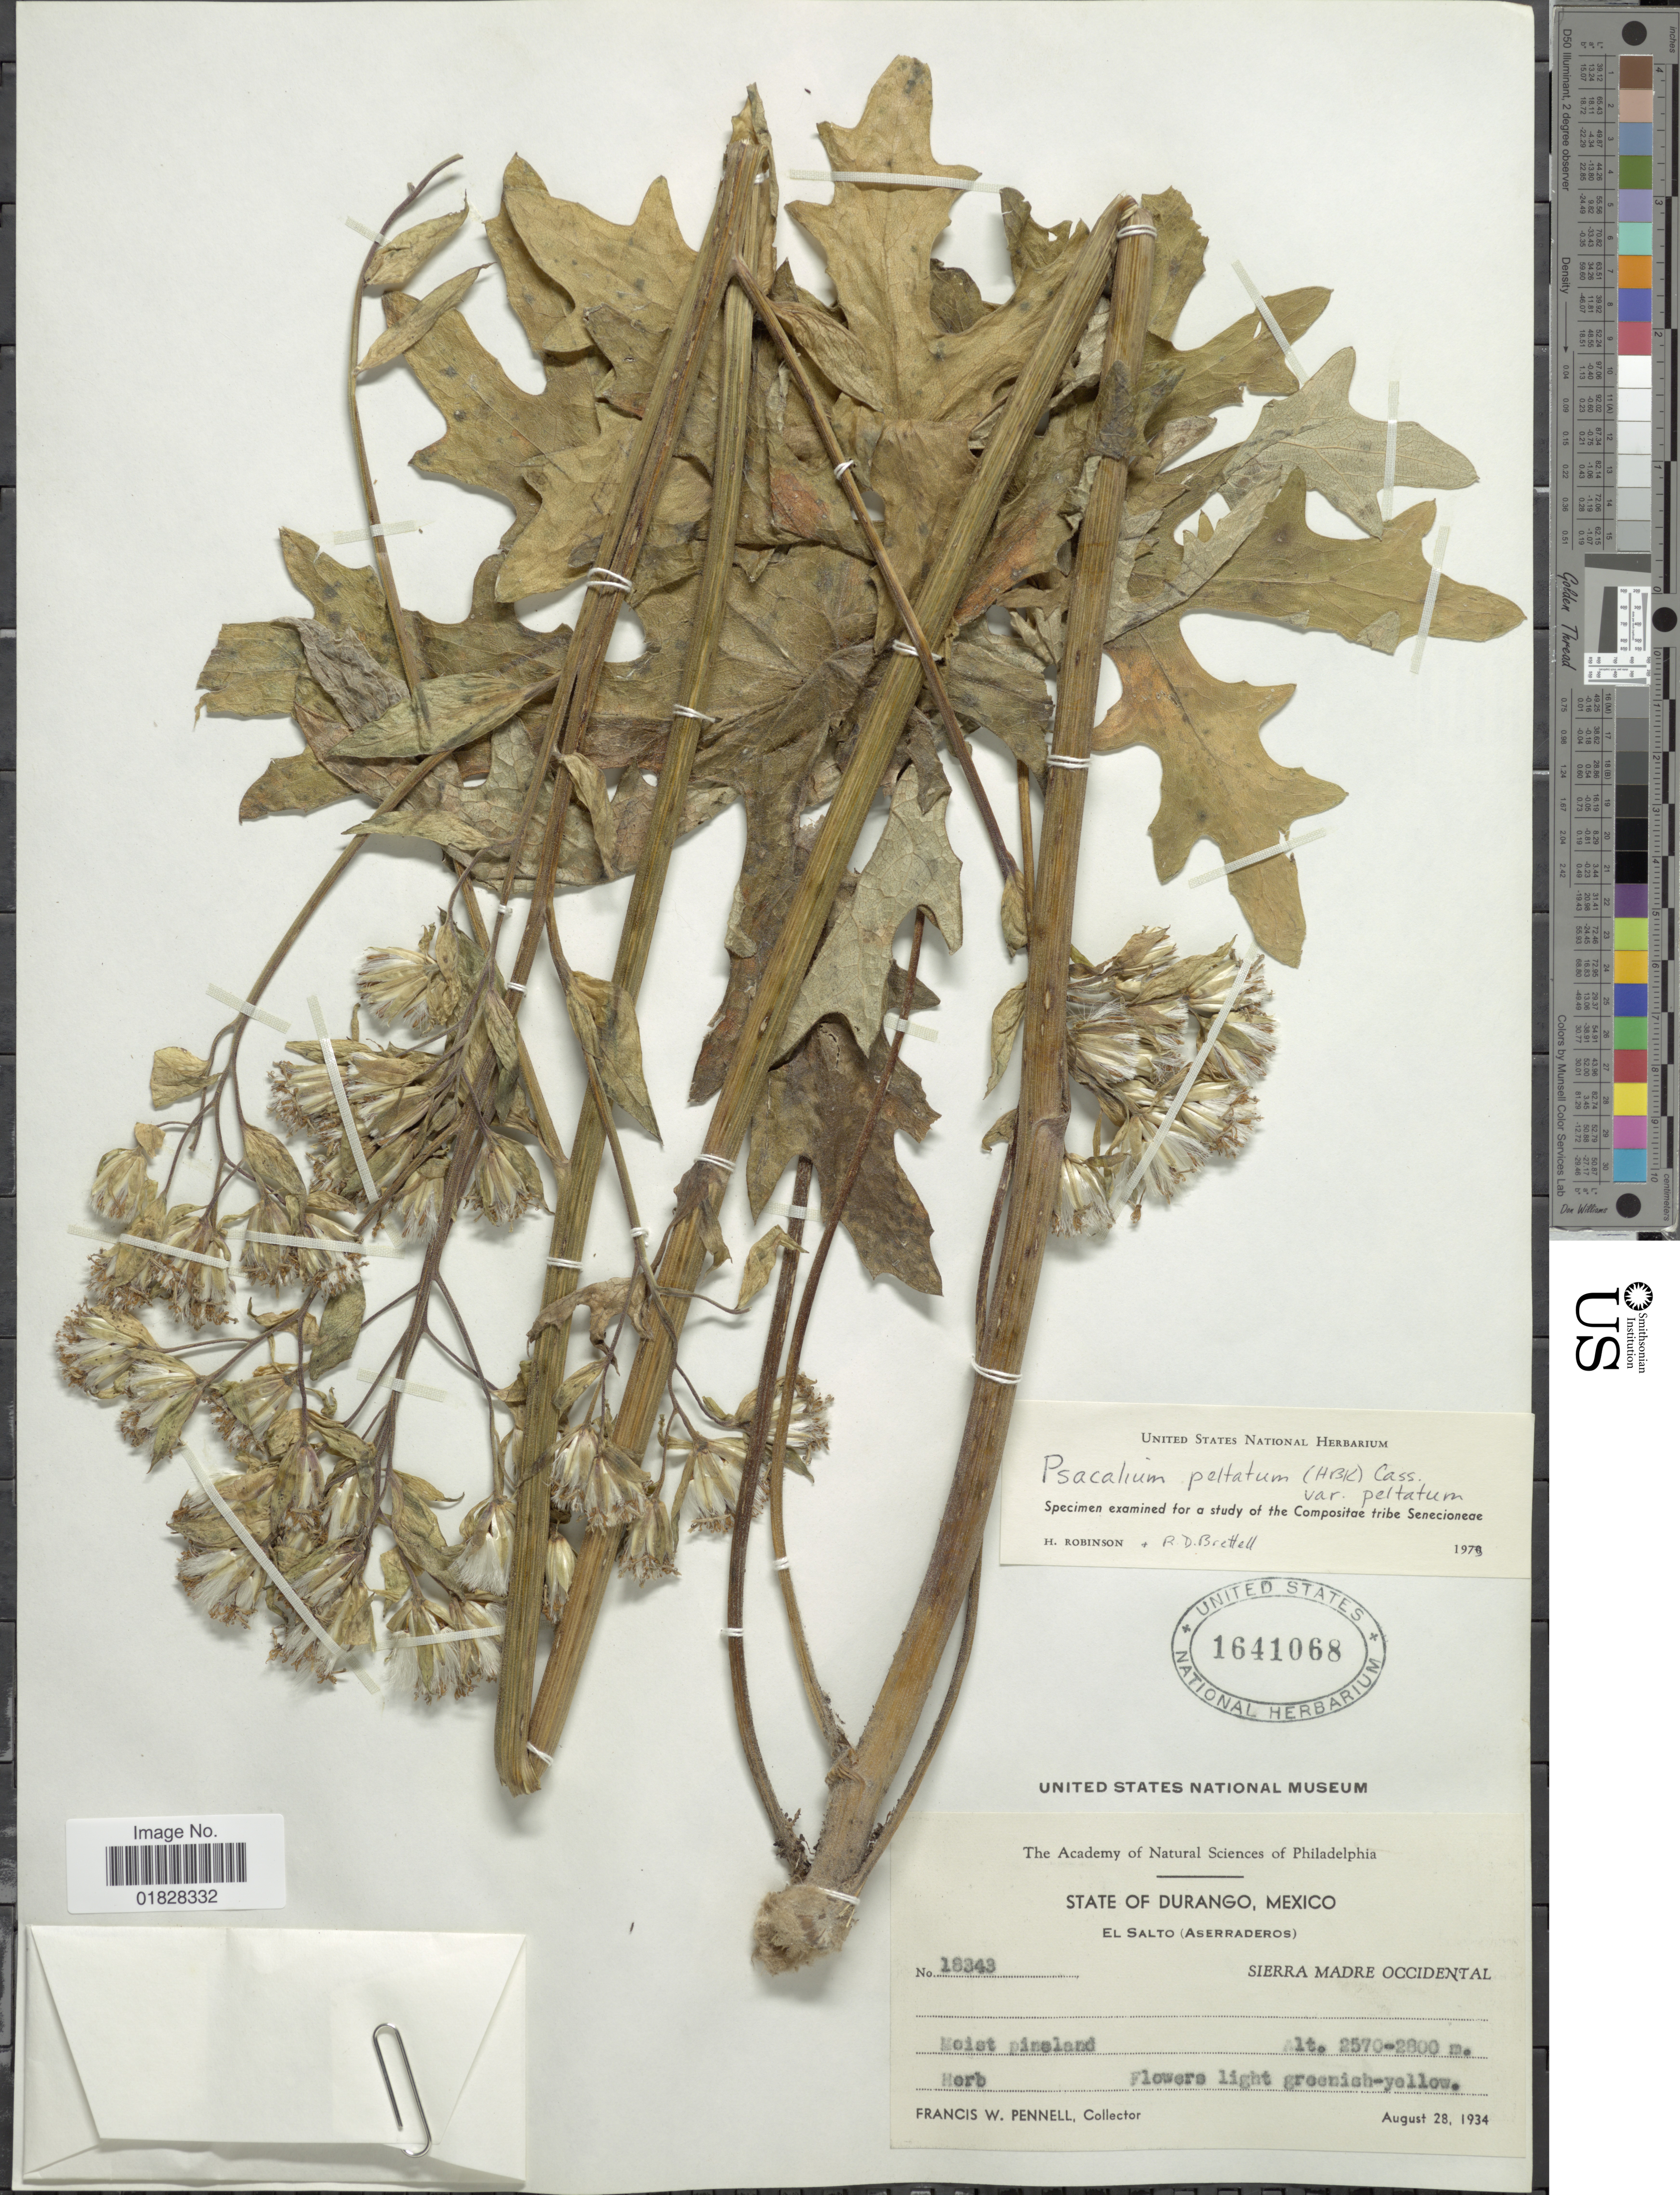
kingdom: Plantae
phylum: Tracheophyta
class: Magnoliopsida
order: Asterales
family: Asteraceae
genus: Psacalium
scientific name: Psacalium peltatum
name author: Cass.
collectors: F. W. Pennell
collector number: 18343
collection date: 1934-08-28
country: Mexico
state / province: Durango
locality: State of Durango, Mexico. El Salto (Aserraderos). Sierra Madre Occidental. Moist pineland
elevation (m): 2570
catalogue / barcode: US 1641068